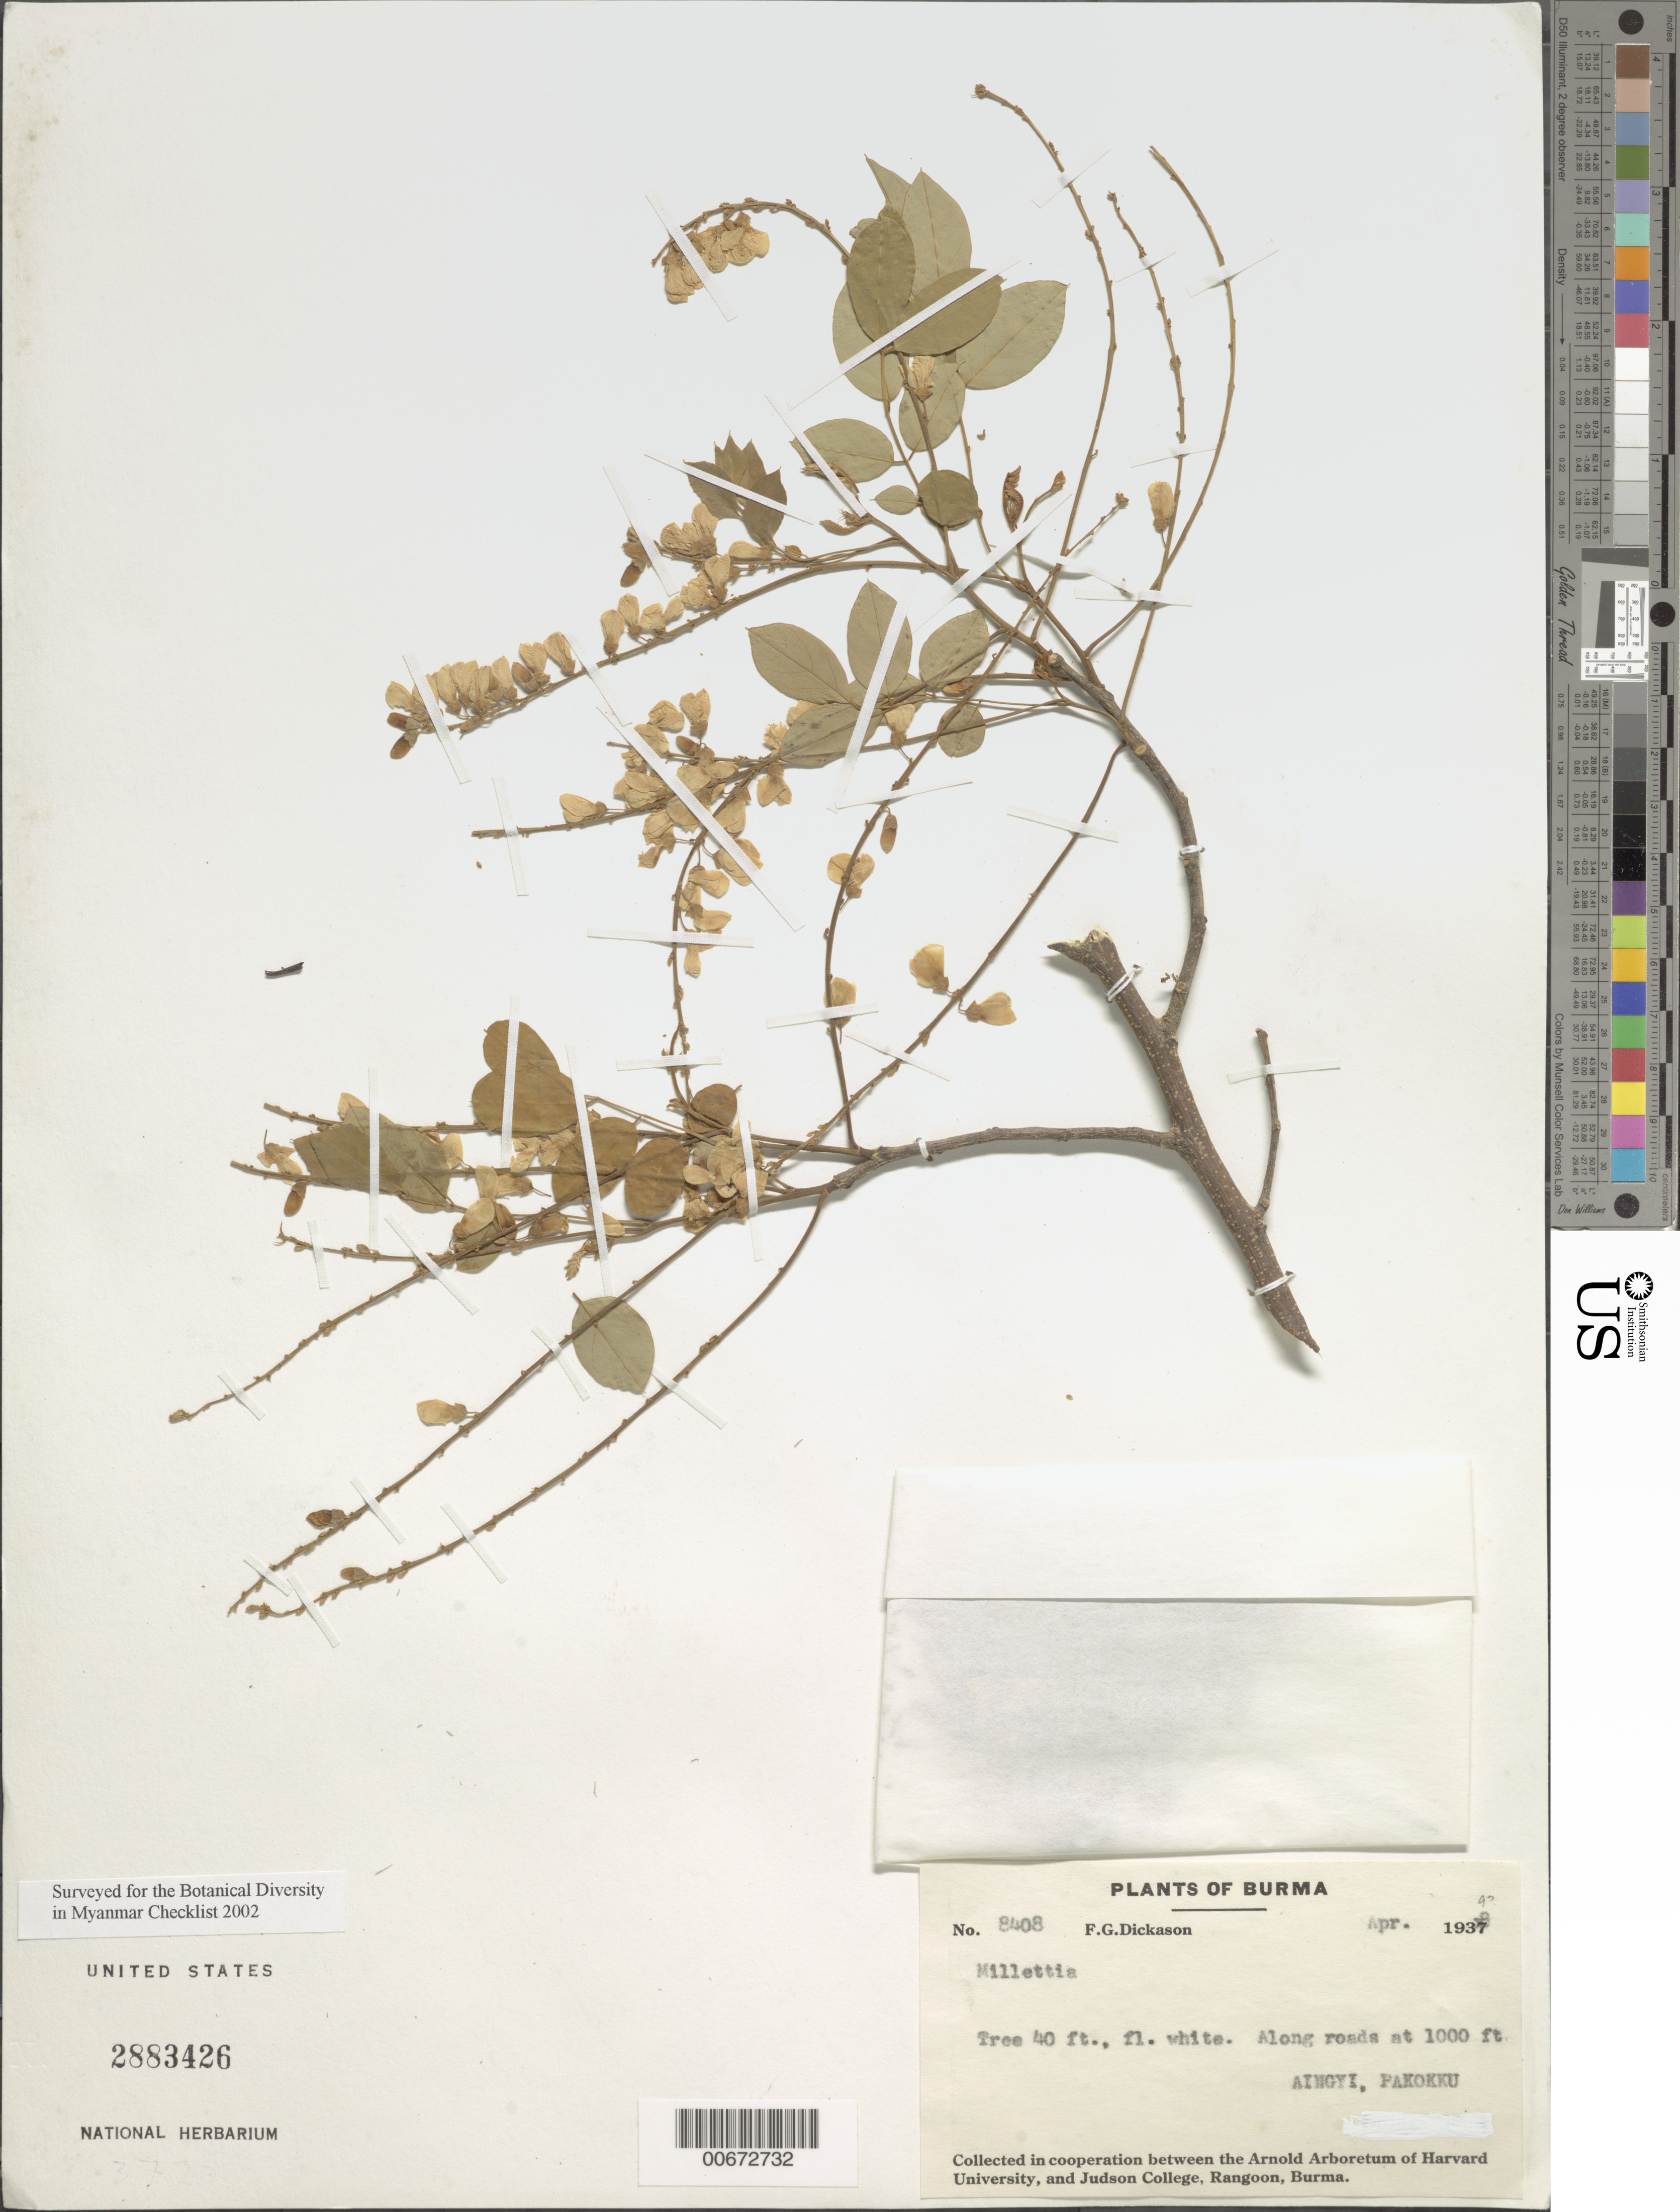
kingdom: Plantae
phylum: Tracheophyta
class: Magnoliopsida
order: Fabales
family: Fabaceae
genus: Millettia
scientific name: Millettia sp.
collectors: F. Dickason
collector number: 8408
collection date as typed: Apr 1940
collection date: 1940-04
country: Myanmar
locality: Aingyi, Pakokku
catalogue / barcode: US 2883426